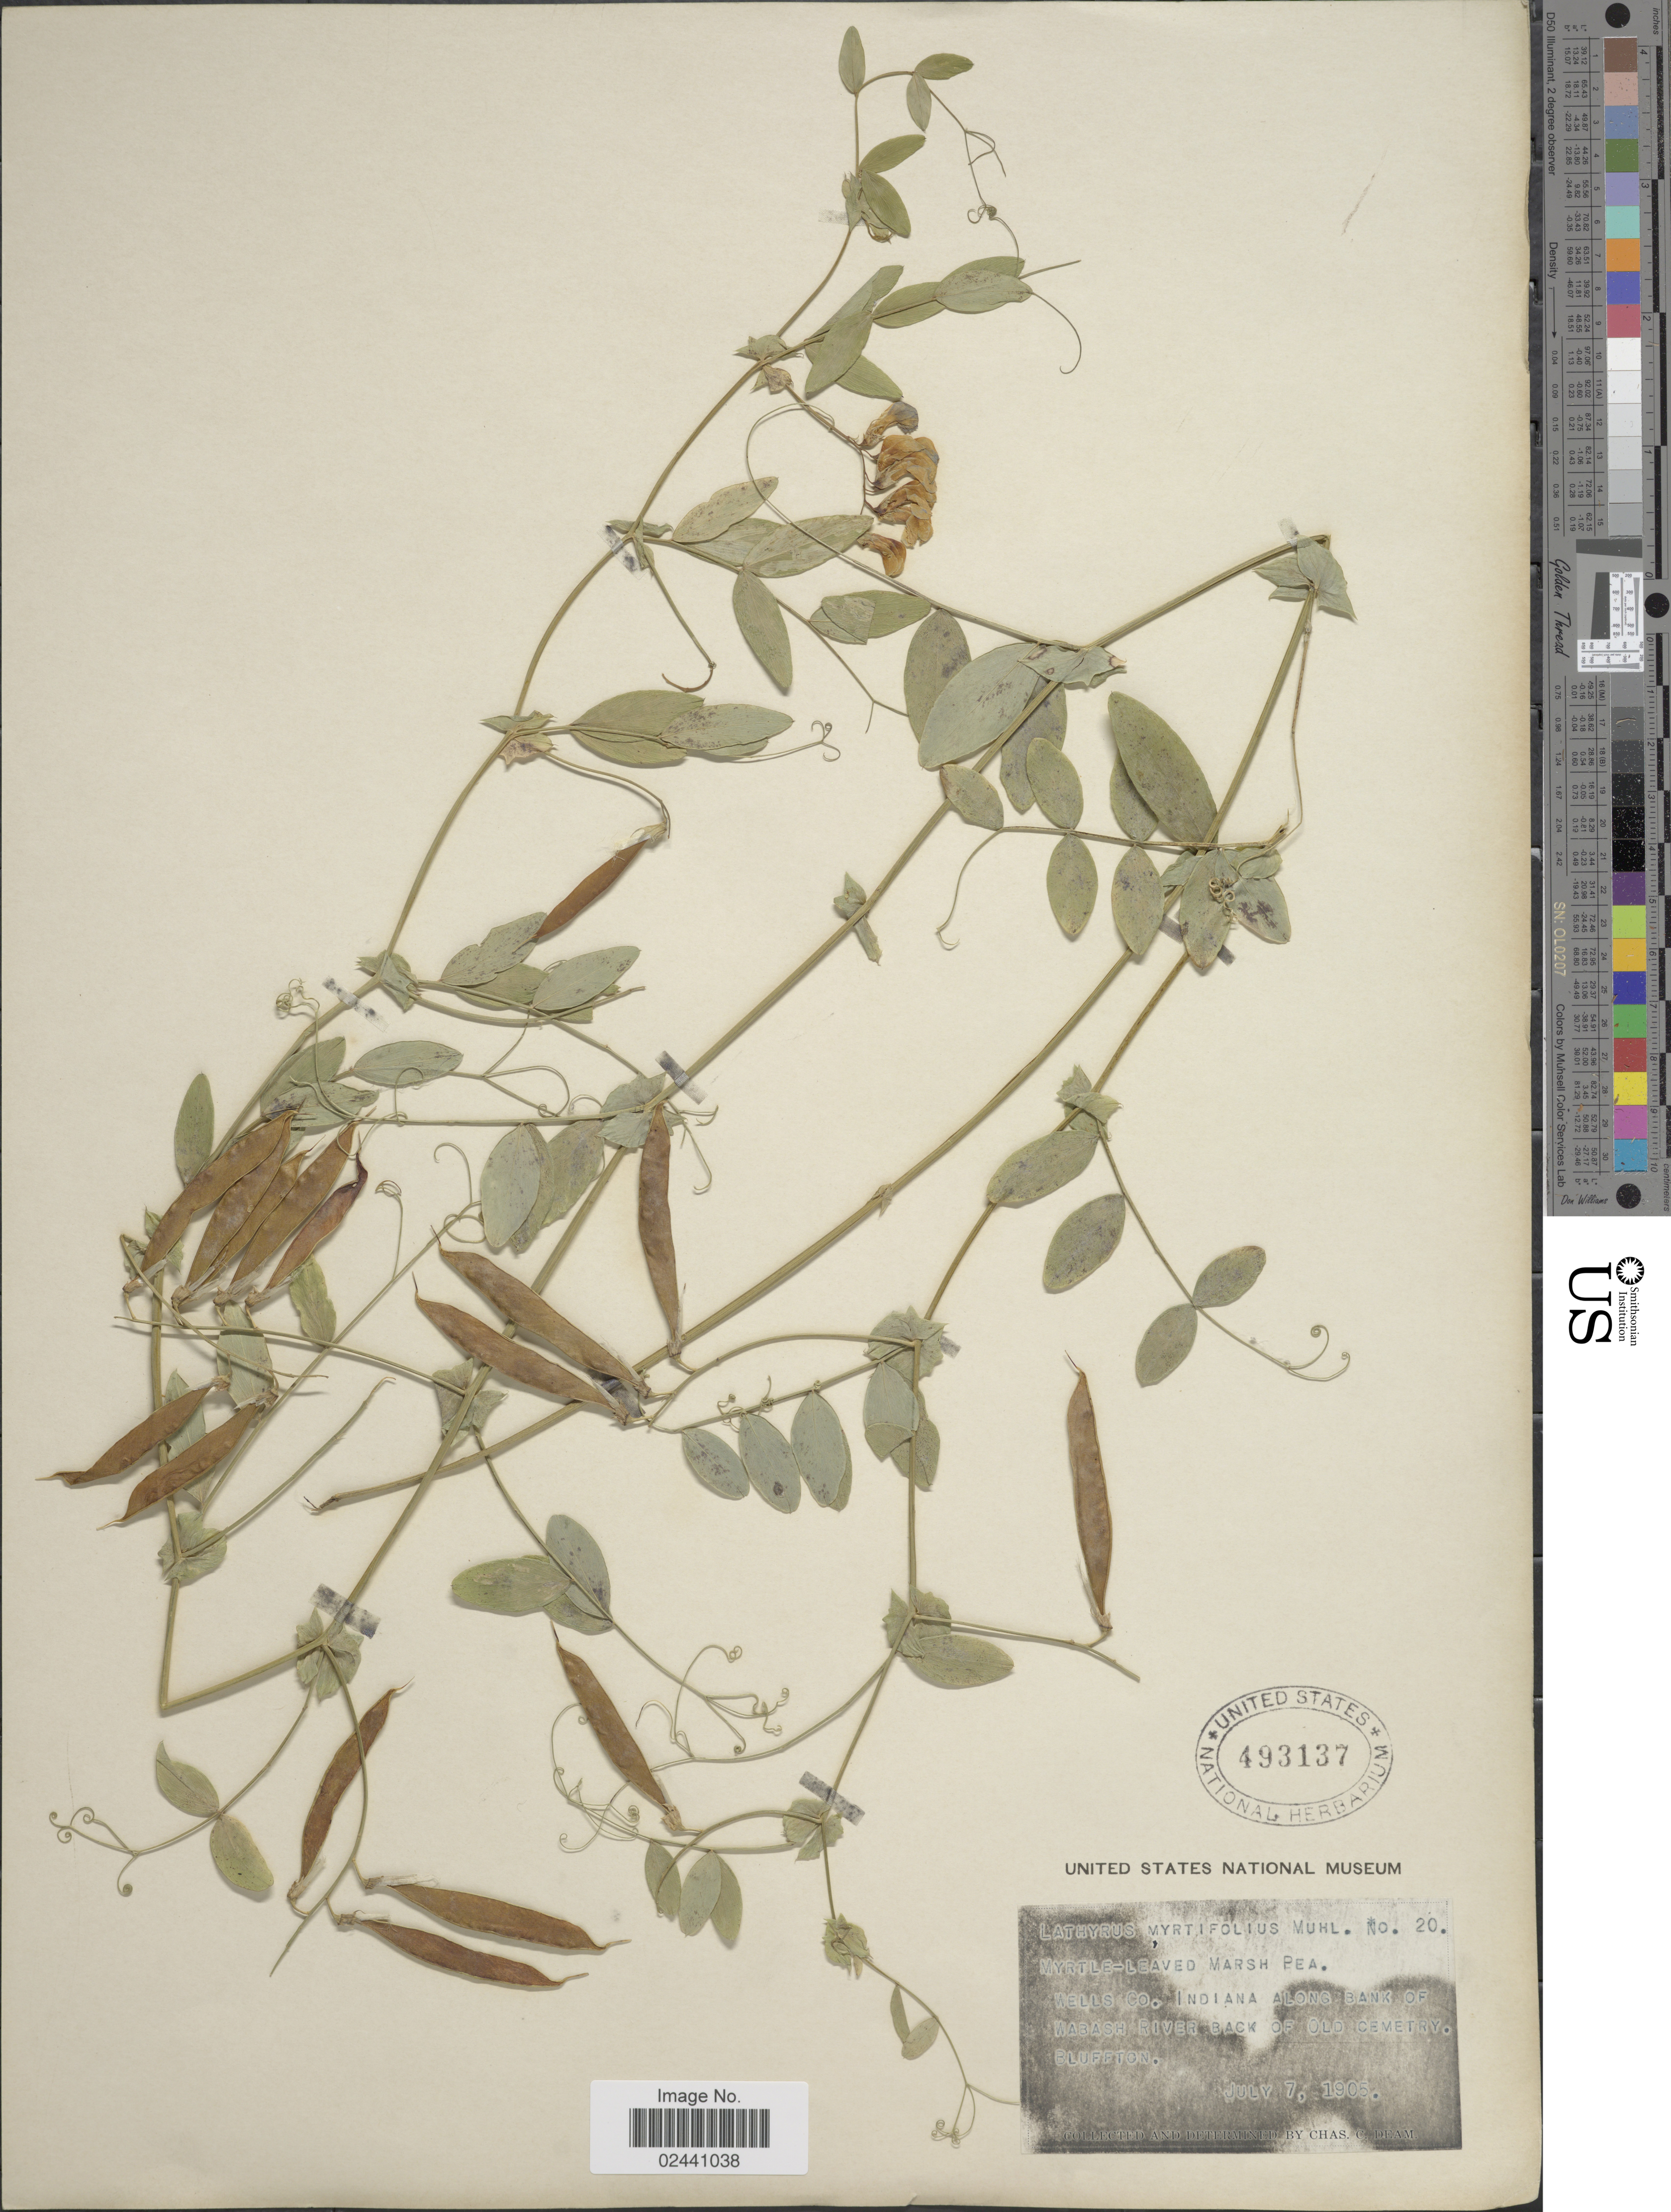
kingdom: Plantae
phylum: Tracheophyta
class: Magnoliopsida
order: Fabales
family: Fabaceae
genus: Lathyrus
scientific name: Lathyrus myrtifolius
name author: Willd.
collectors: C. C. Deam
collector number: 20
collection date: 1905-07-07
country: United States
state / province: Indiana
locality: Wells Co: Along bank of Wabash River back of Old Cemetry Bluffton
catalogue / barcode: US 493137